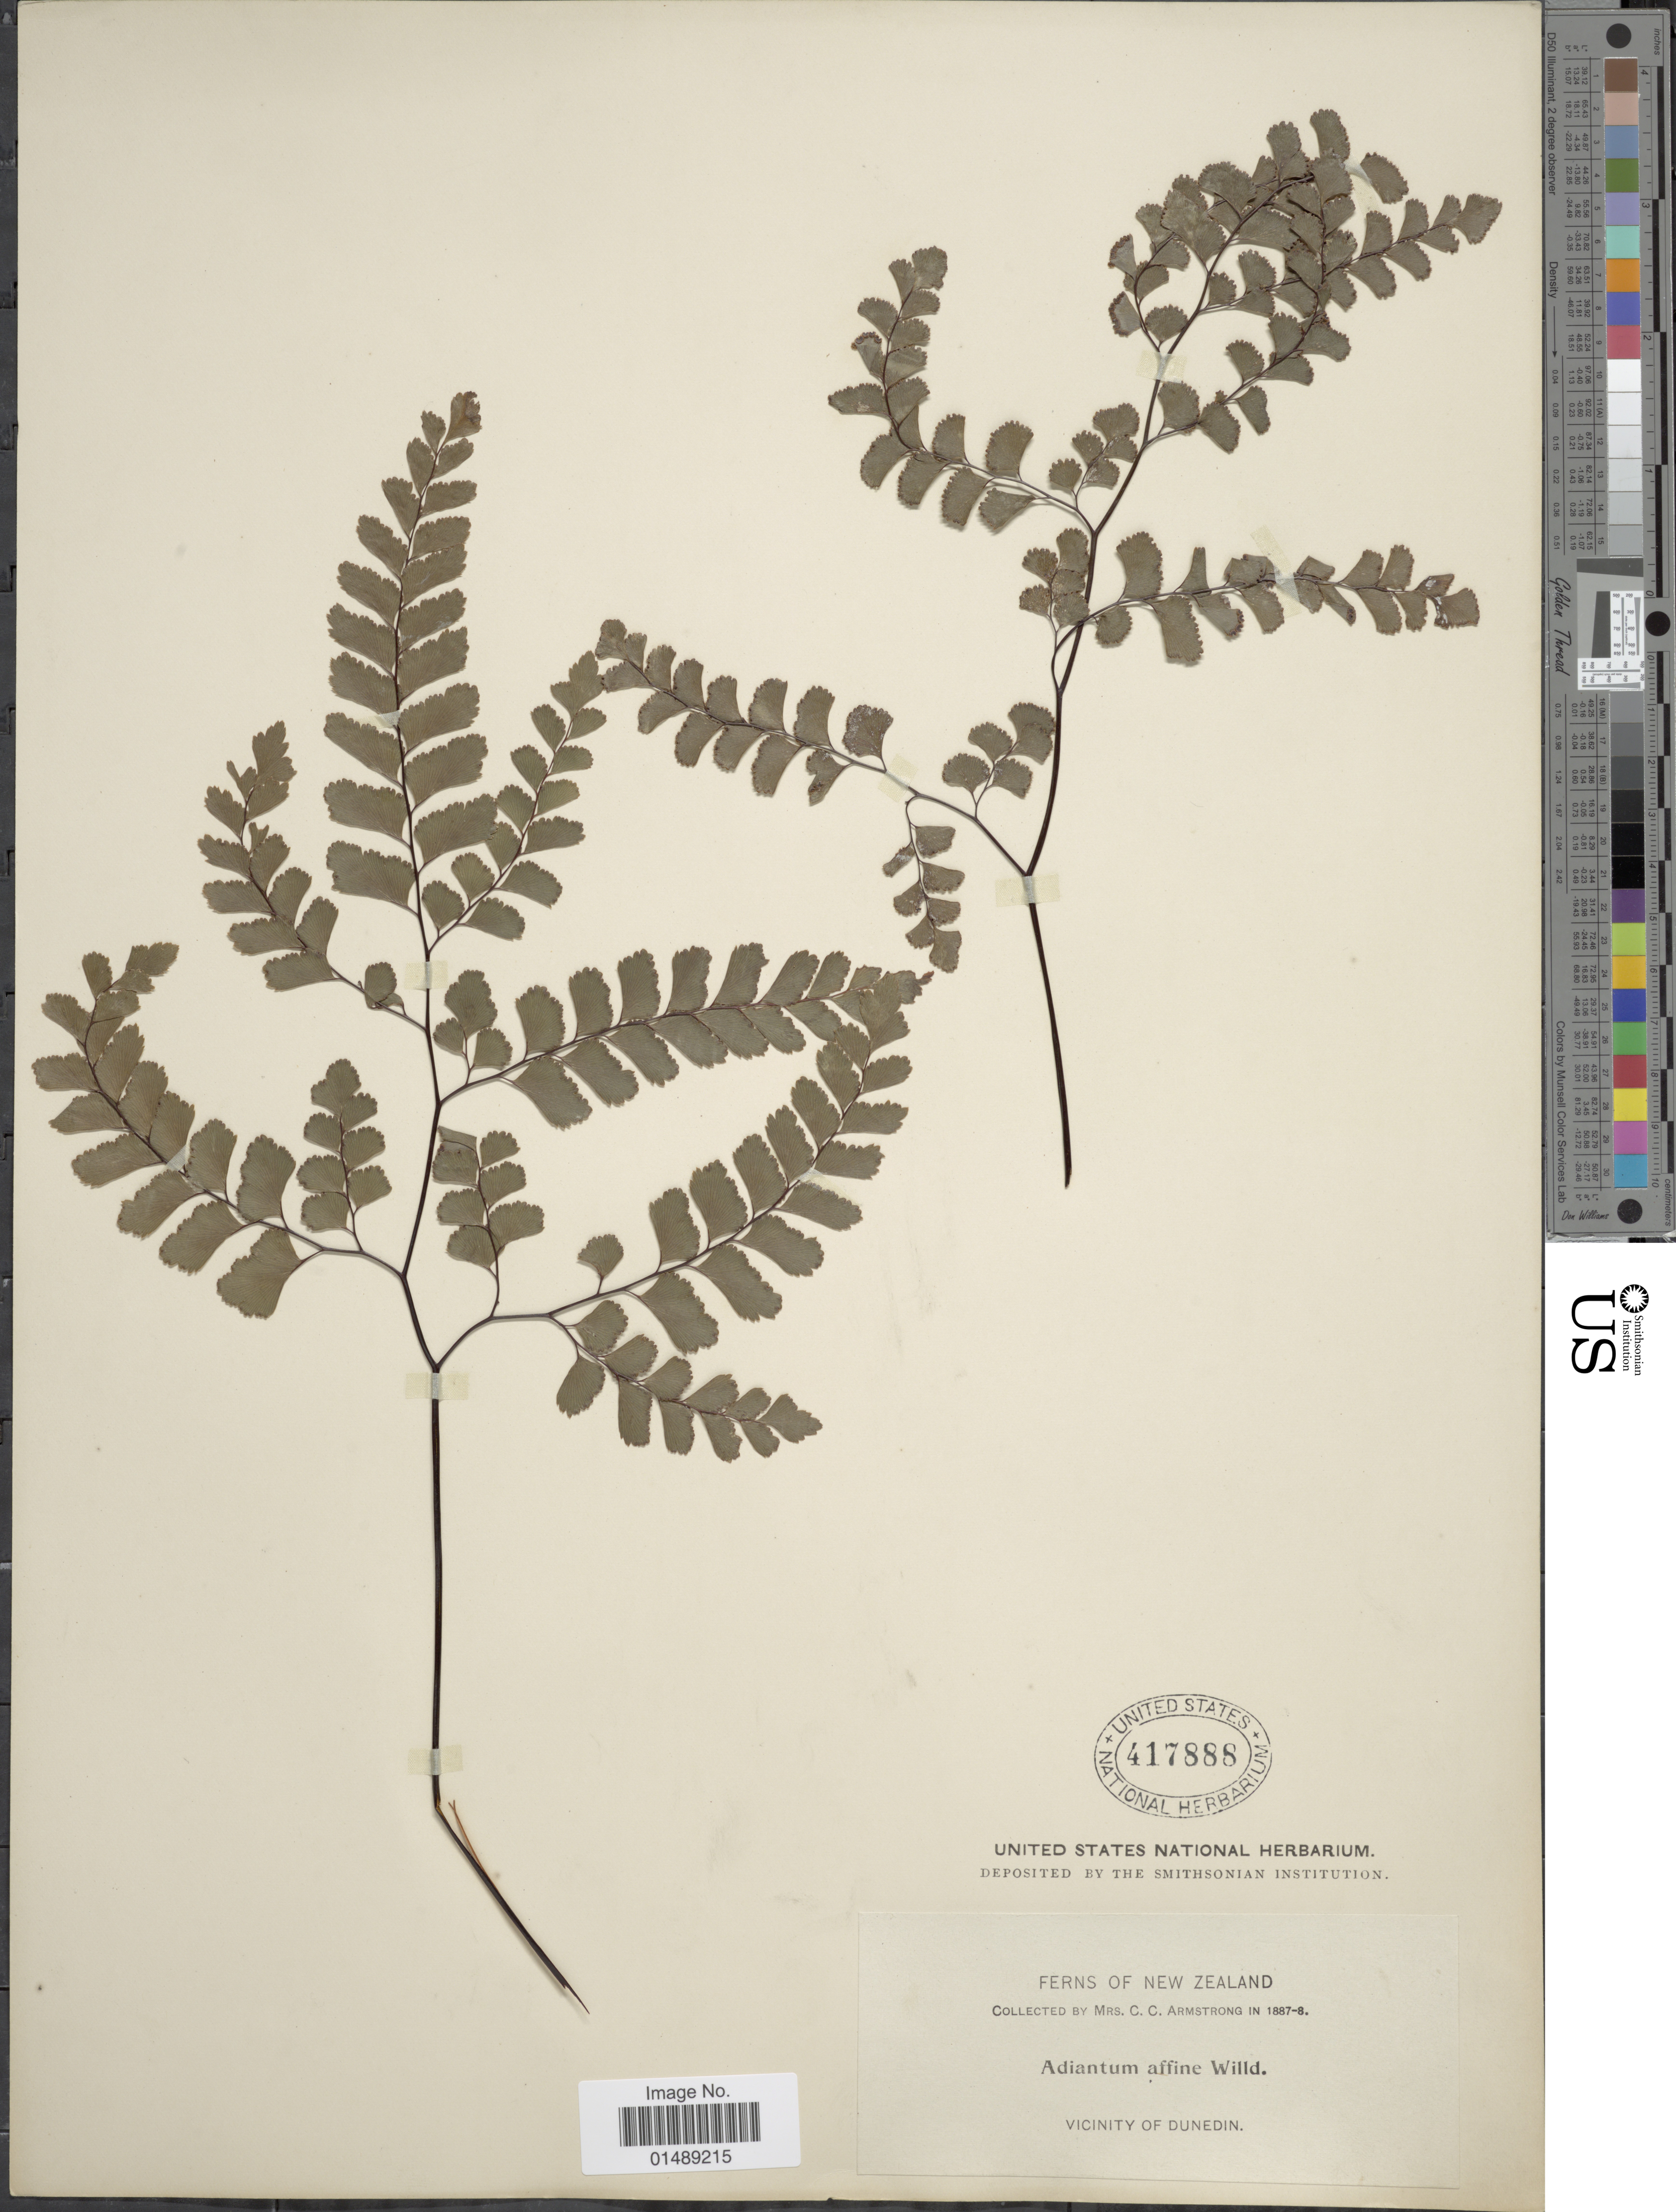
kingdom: Plantae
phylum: Tracheophyta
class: Polypodiopsida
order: Polypodiales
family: Pteridaceae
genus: Adiantum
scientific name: Adiantum affine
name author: Willd.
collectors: C. Armstrong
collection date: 1887/1888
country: New Zealand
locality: Ferns of New Zealand, Vicinity of Dunedin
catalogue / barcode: US 417888